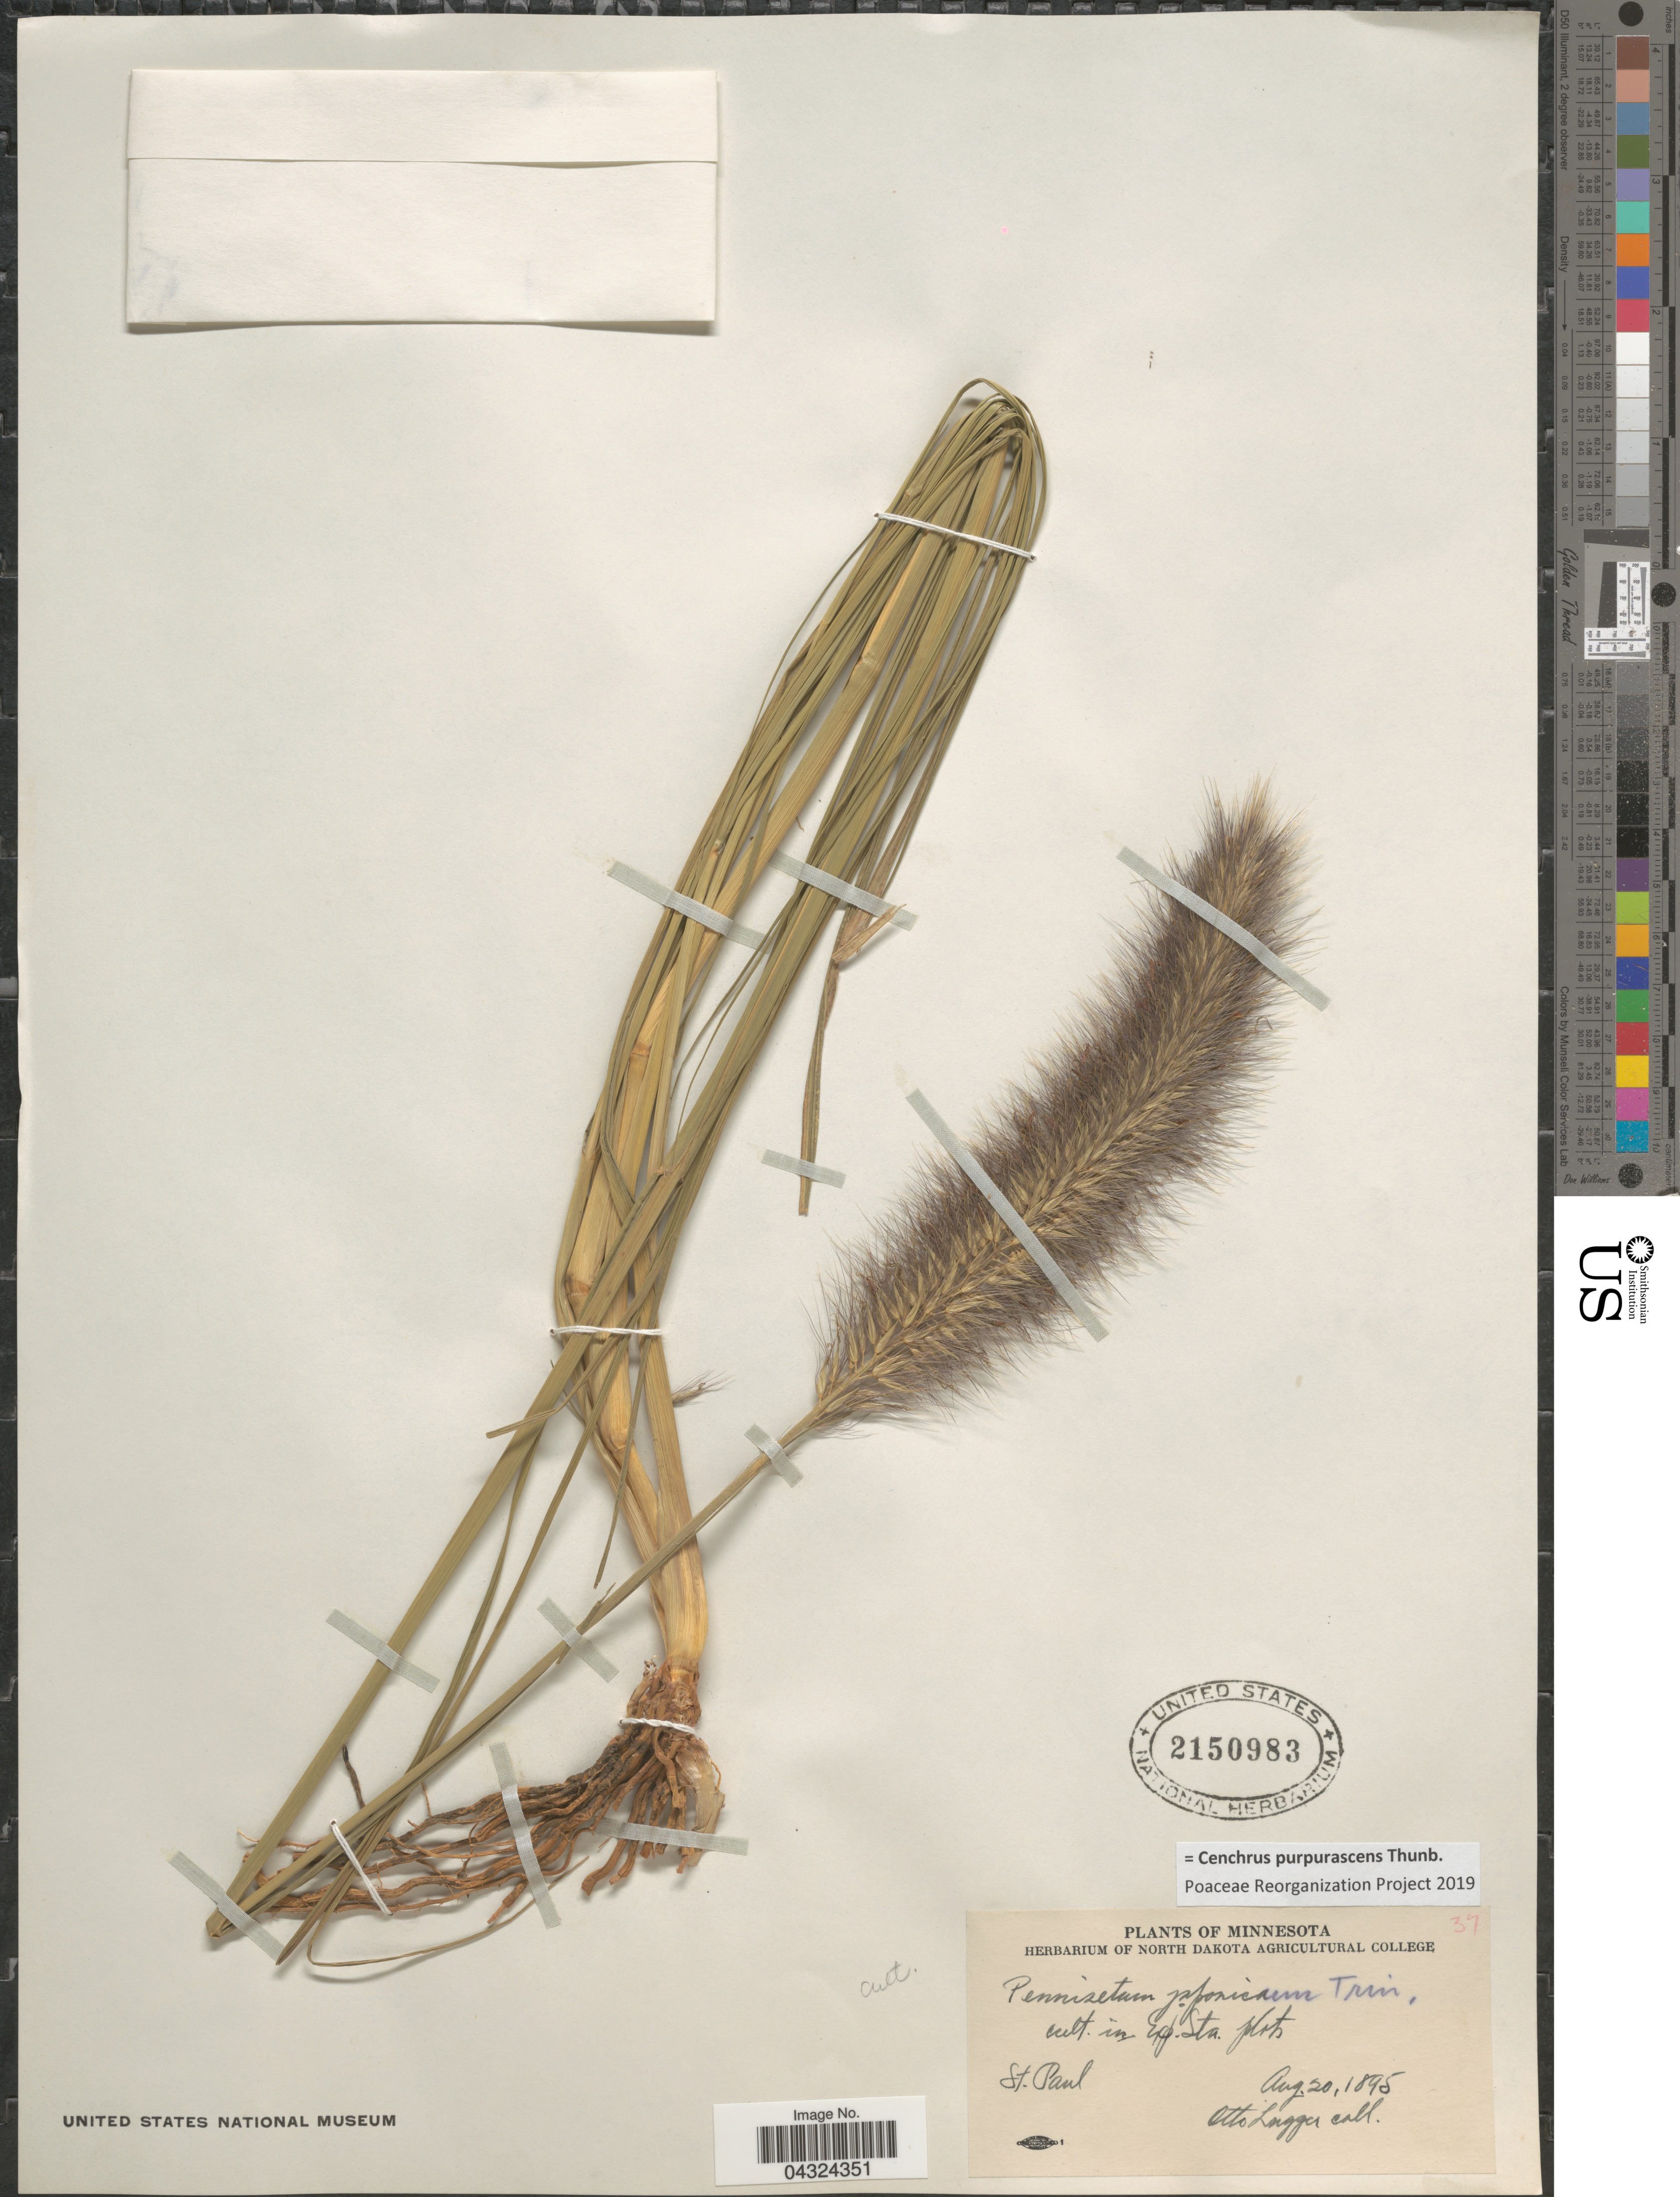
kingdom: Plantae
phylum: Tracheophyta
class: Liliopsida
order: Poales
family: Poaceae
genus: Cenchrus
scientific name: Cenchrus purpurascens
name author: Thunb.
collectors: O. Lagger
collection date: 1895-08-20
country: United States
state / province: Minnesota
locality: In Exp. Sta. plots. St. Paul.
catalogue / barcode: US 2150983